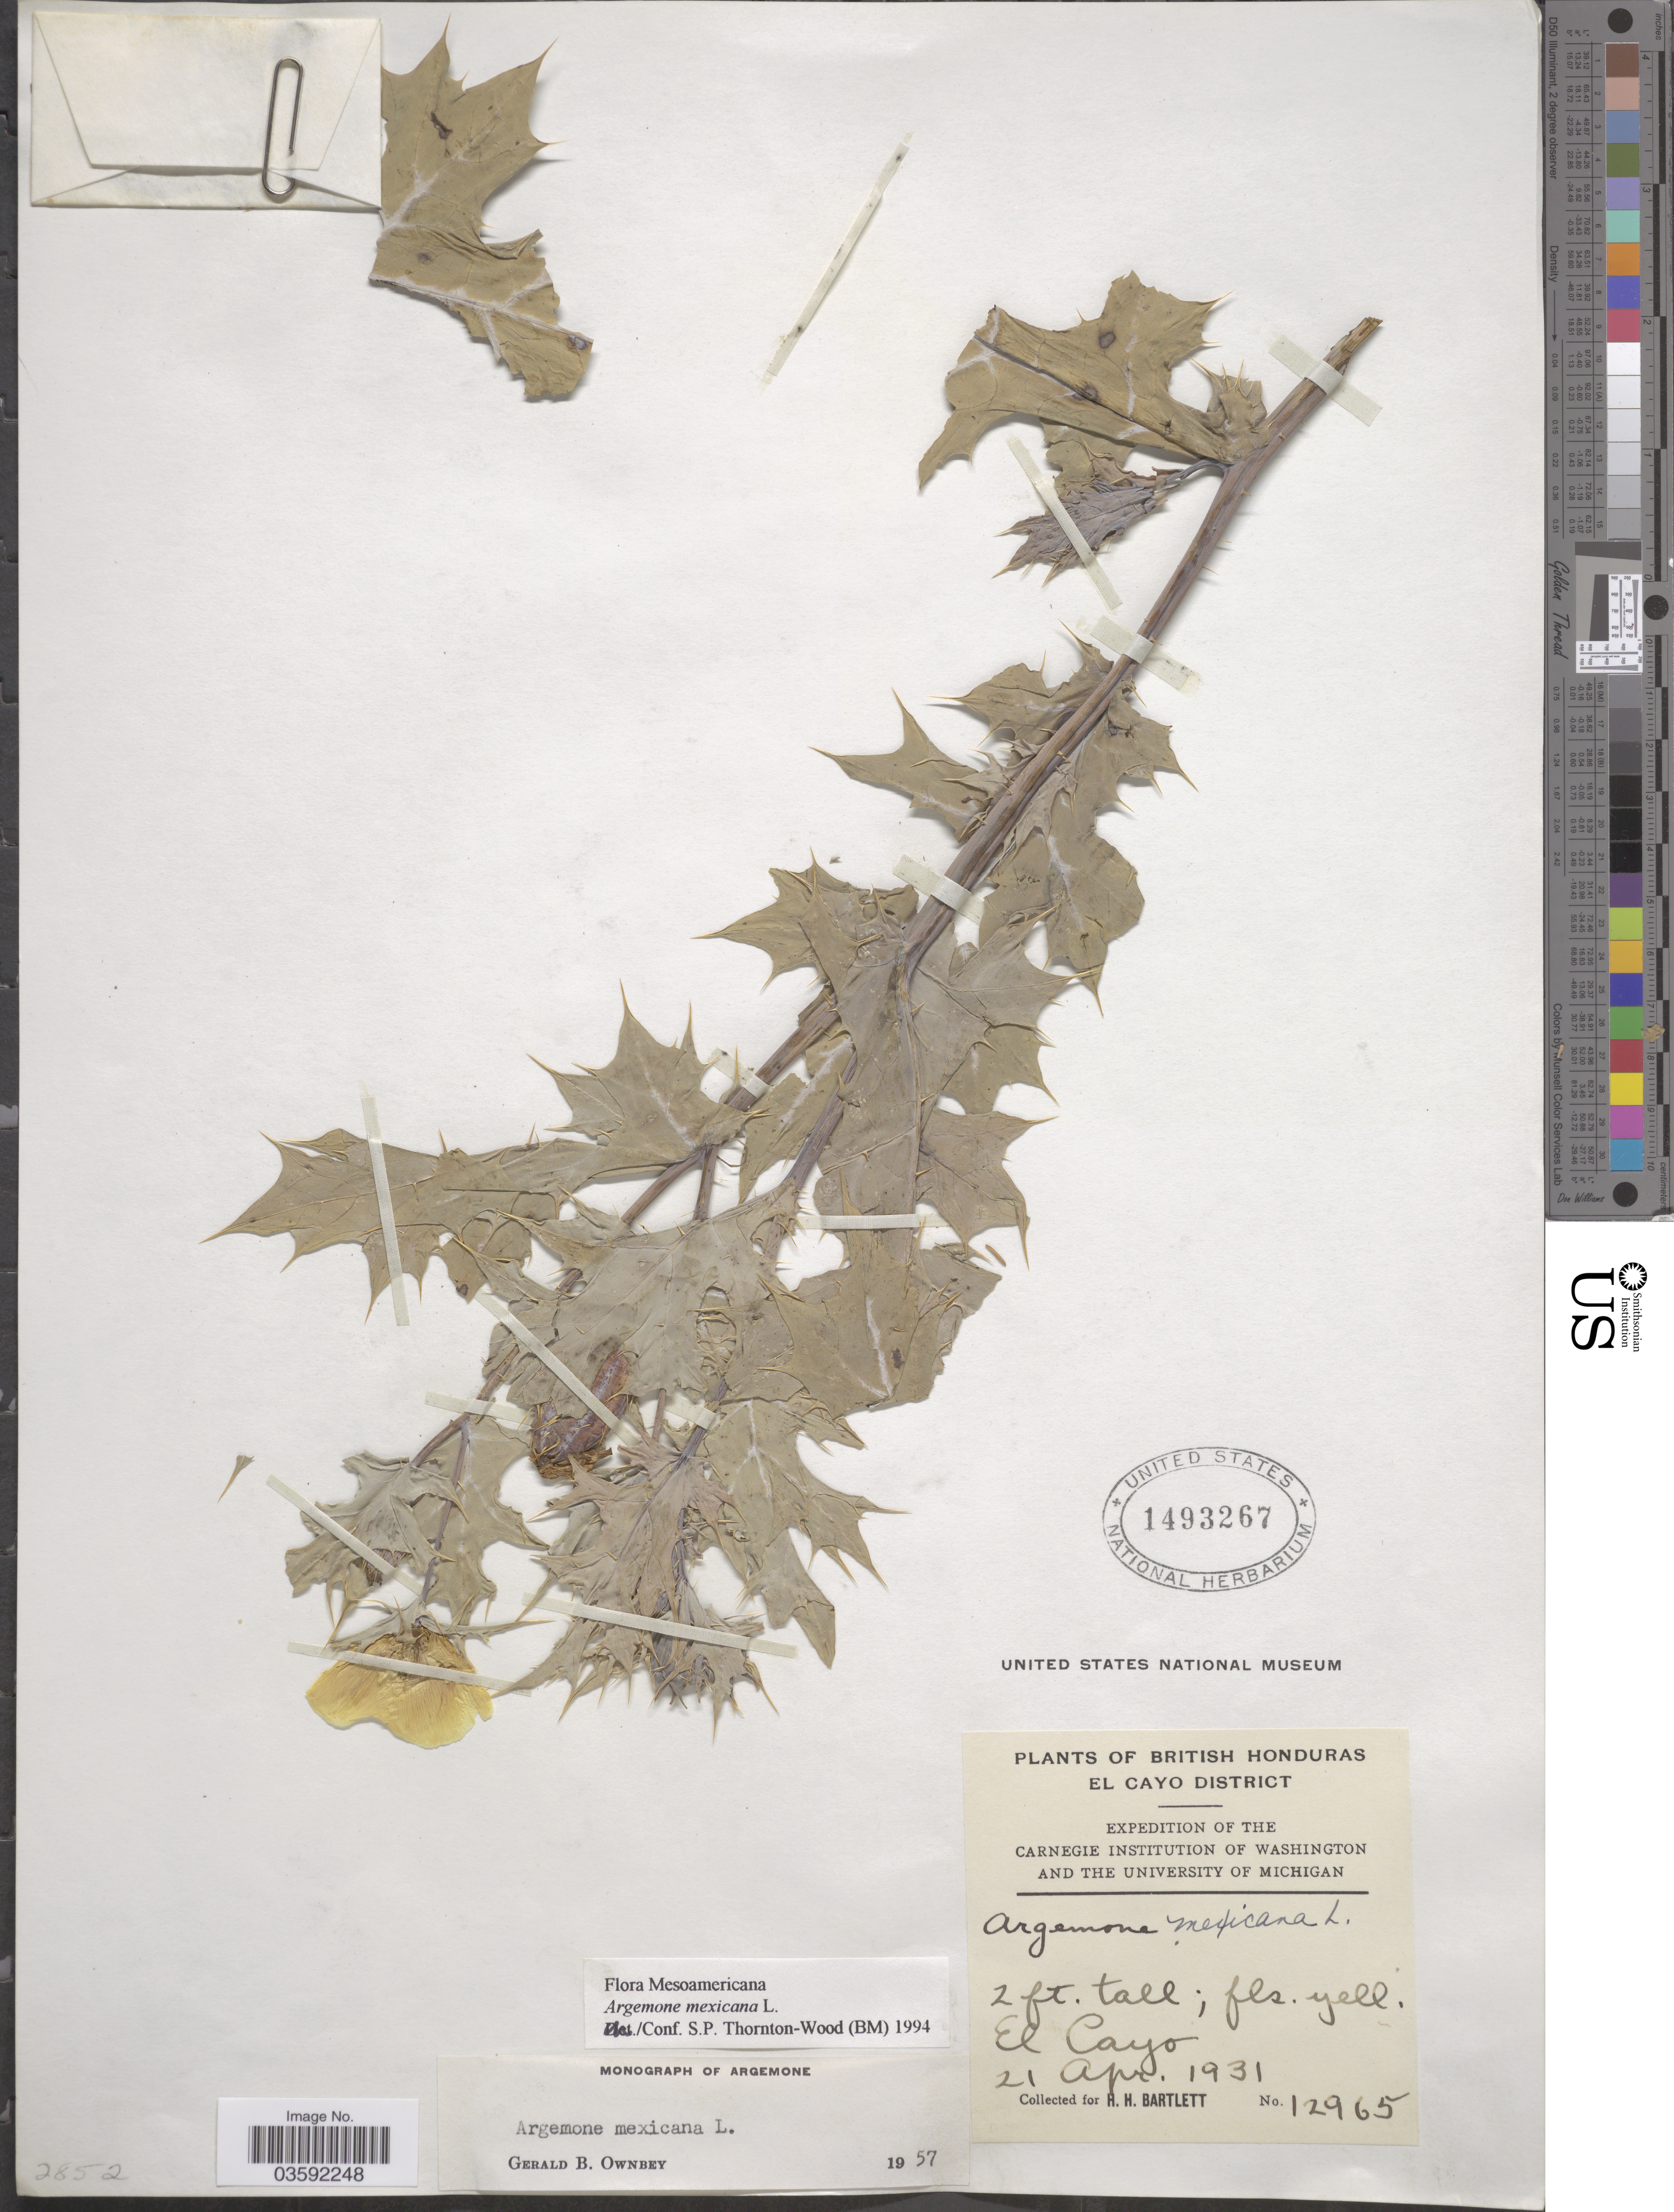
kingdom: Plantae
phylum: Tracheophyta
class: Magnoliopsida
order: Ranunculales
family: Papaveraceae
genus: Argemone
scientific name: Argemone mexicana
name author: L.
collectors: H. H. Bartlett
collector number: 12965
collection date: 1931-04-21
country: Belize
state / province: Cayo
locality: British Honduras, El Cayo District. El Cayo.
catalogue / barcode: US 1493267